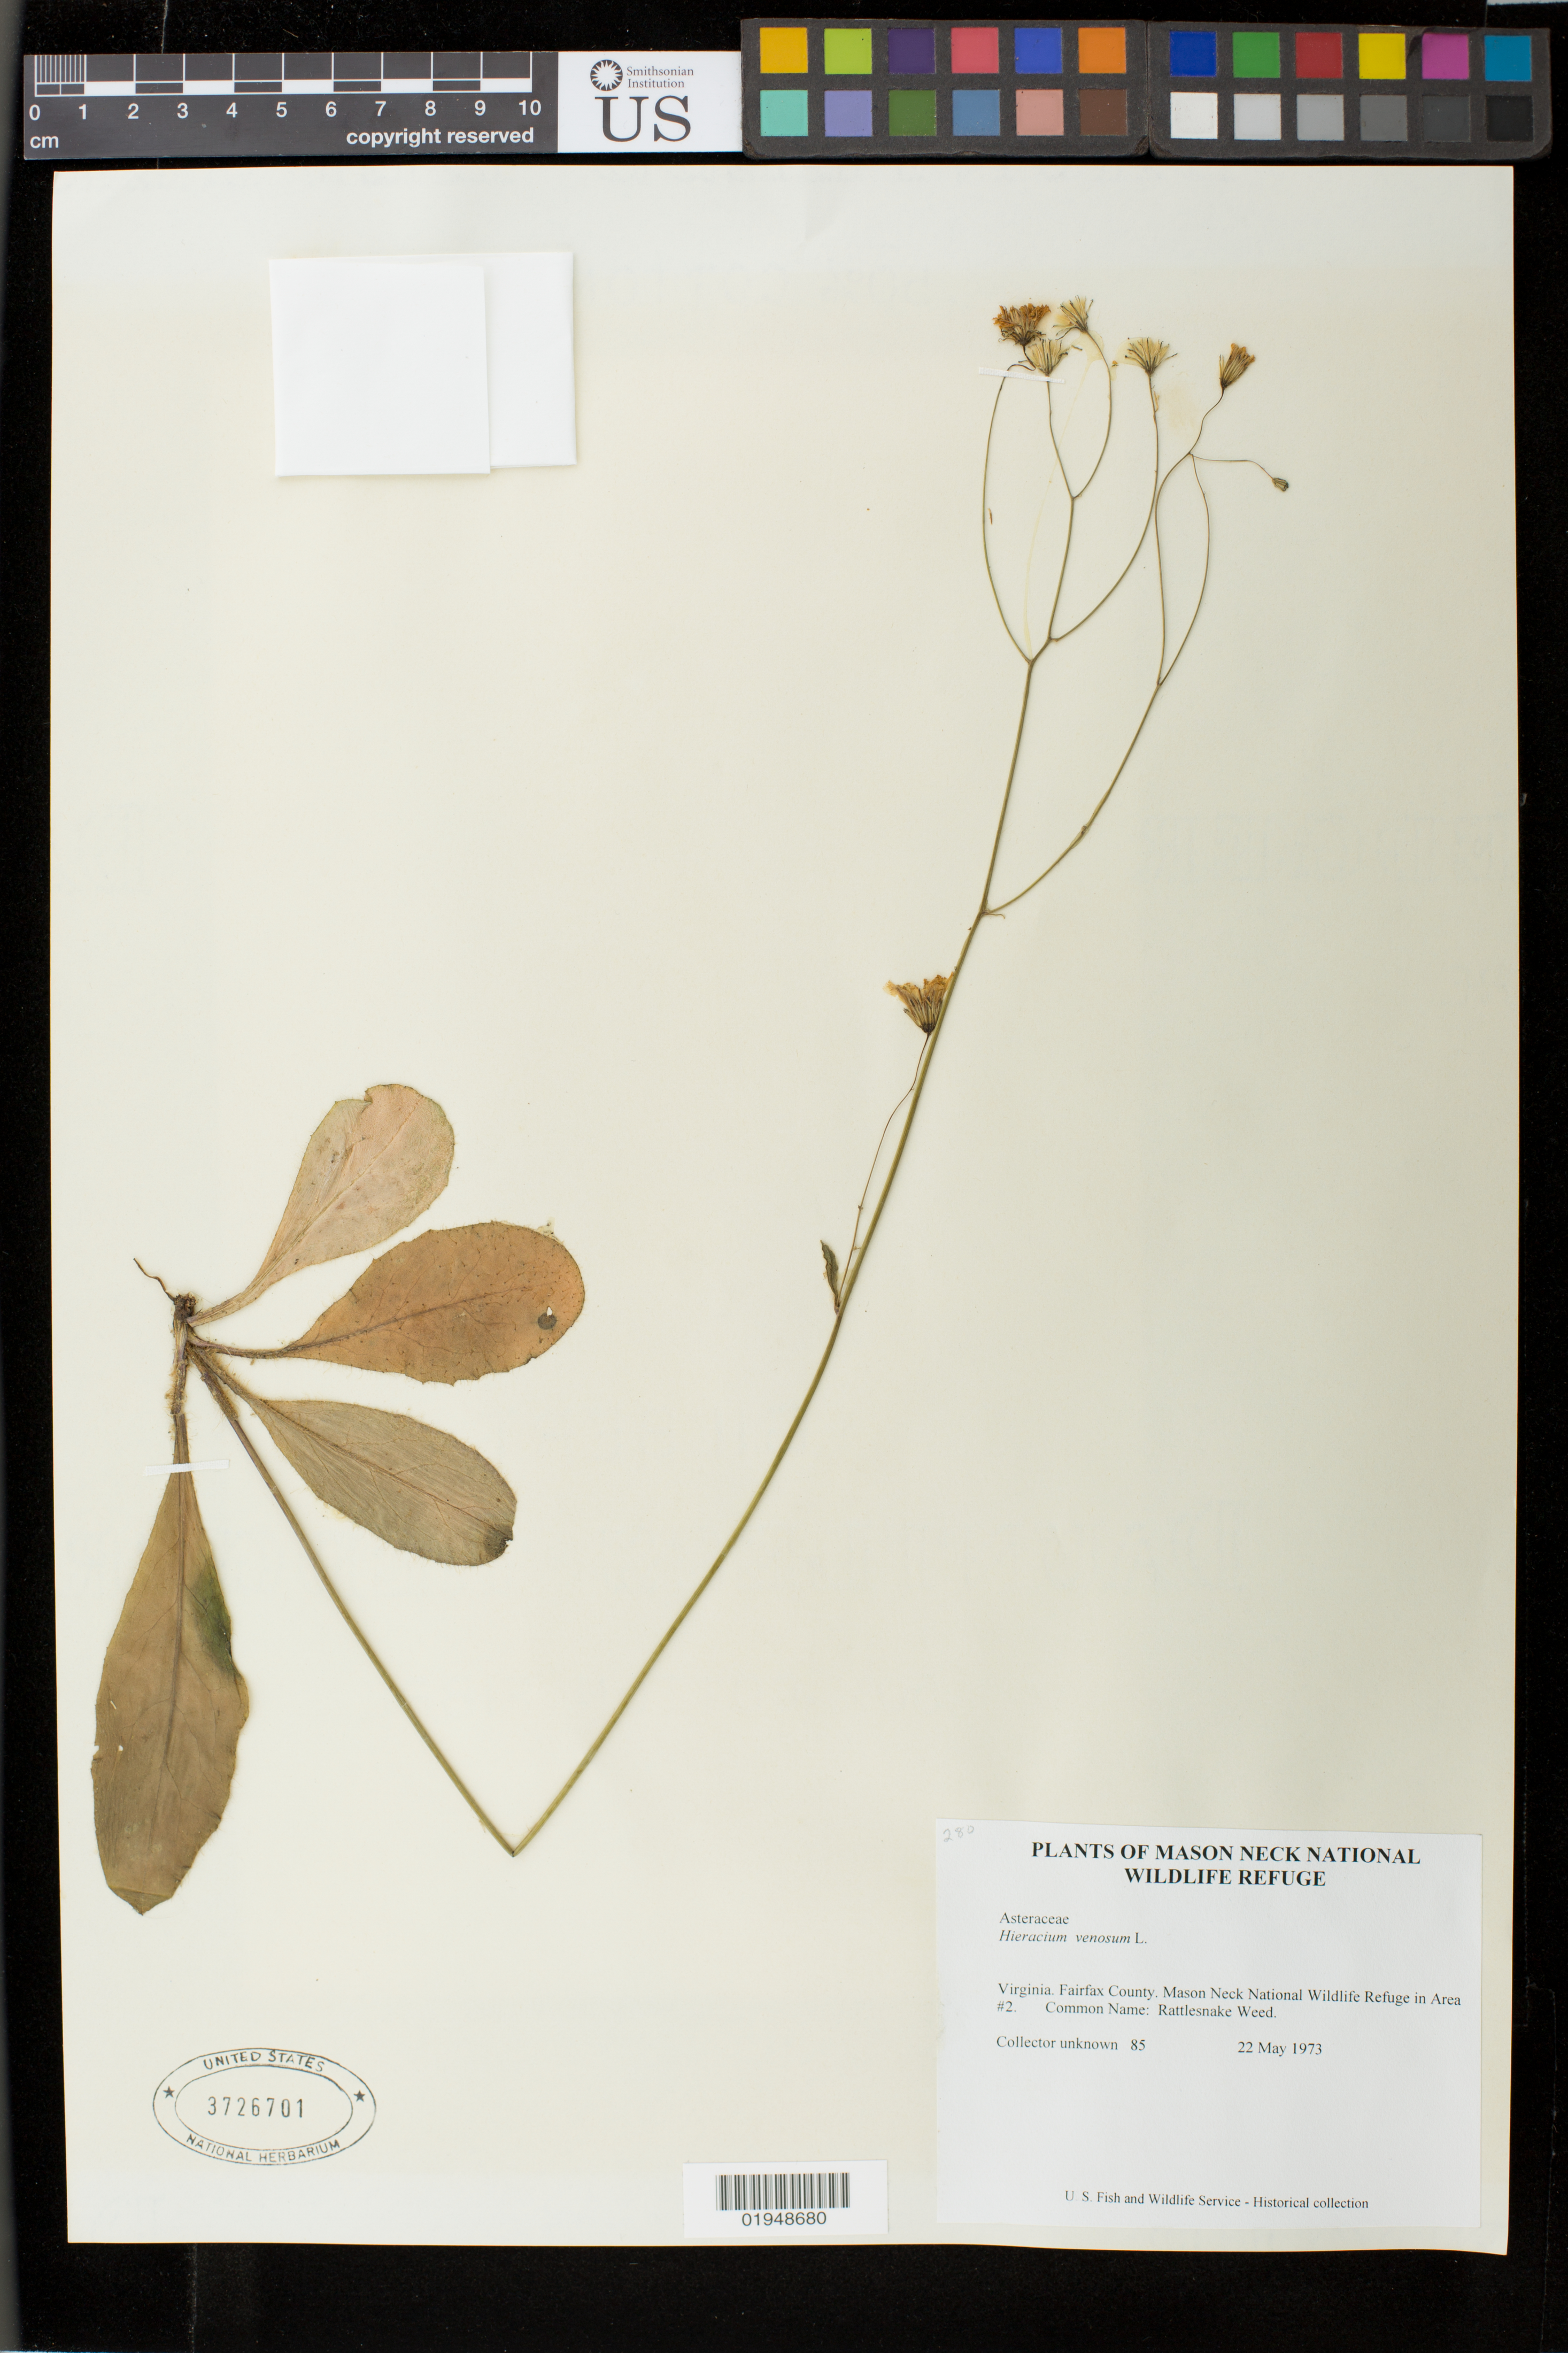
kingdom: Plantae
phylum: Tracheophyta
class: Magnoliopsida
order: Asterales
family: Asteraceae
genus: Hieracium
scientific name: Hieracium venosum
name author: L.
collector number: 85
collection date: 1973-05-22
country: United States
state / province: Virginia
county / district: Fairfax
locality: Mason Neck National Wildlife Refuge in Area #2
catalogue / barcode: US 3726701